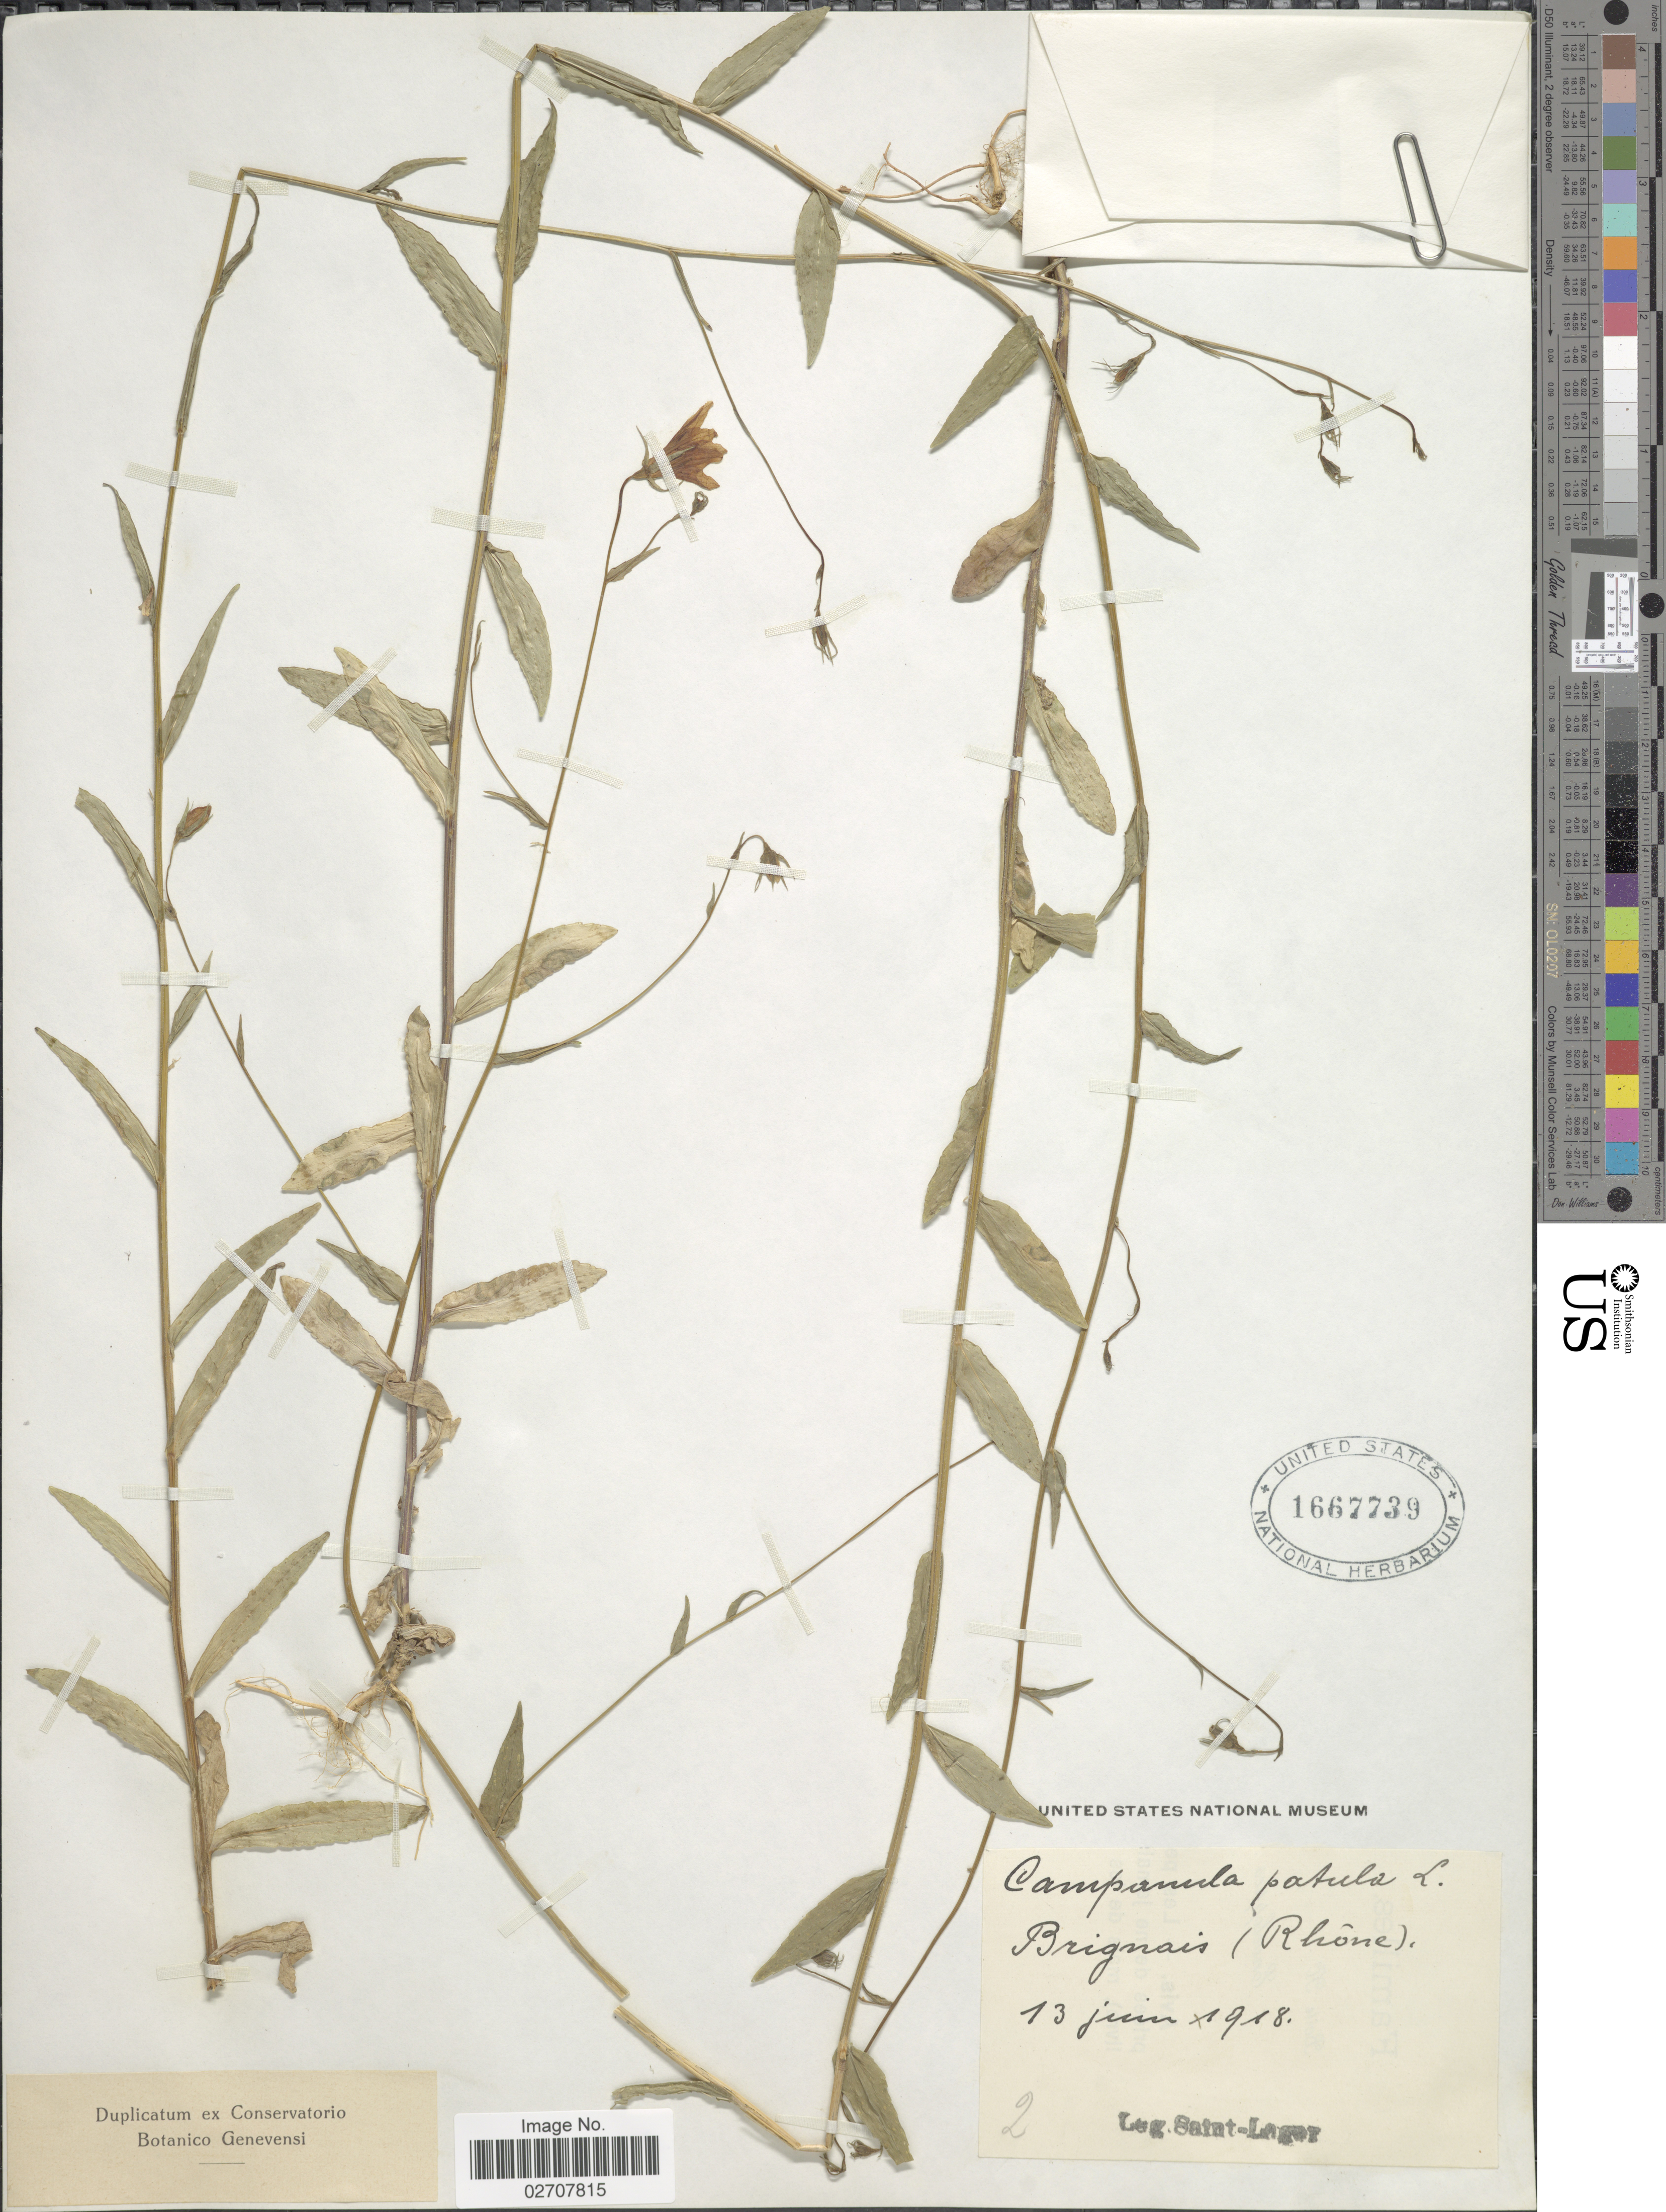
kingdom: Plantae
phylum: Tracheophyta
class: Magnoliopsida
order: Asterales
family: Campanulaceae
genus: Campanula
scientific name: Campanula patula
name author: L.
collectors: Saint-Lager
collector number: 2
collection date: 1918-06-13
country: France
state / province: Auvergne-Rhône-Alpes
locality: Brignais (Rhône)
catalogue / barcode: US 1667739